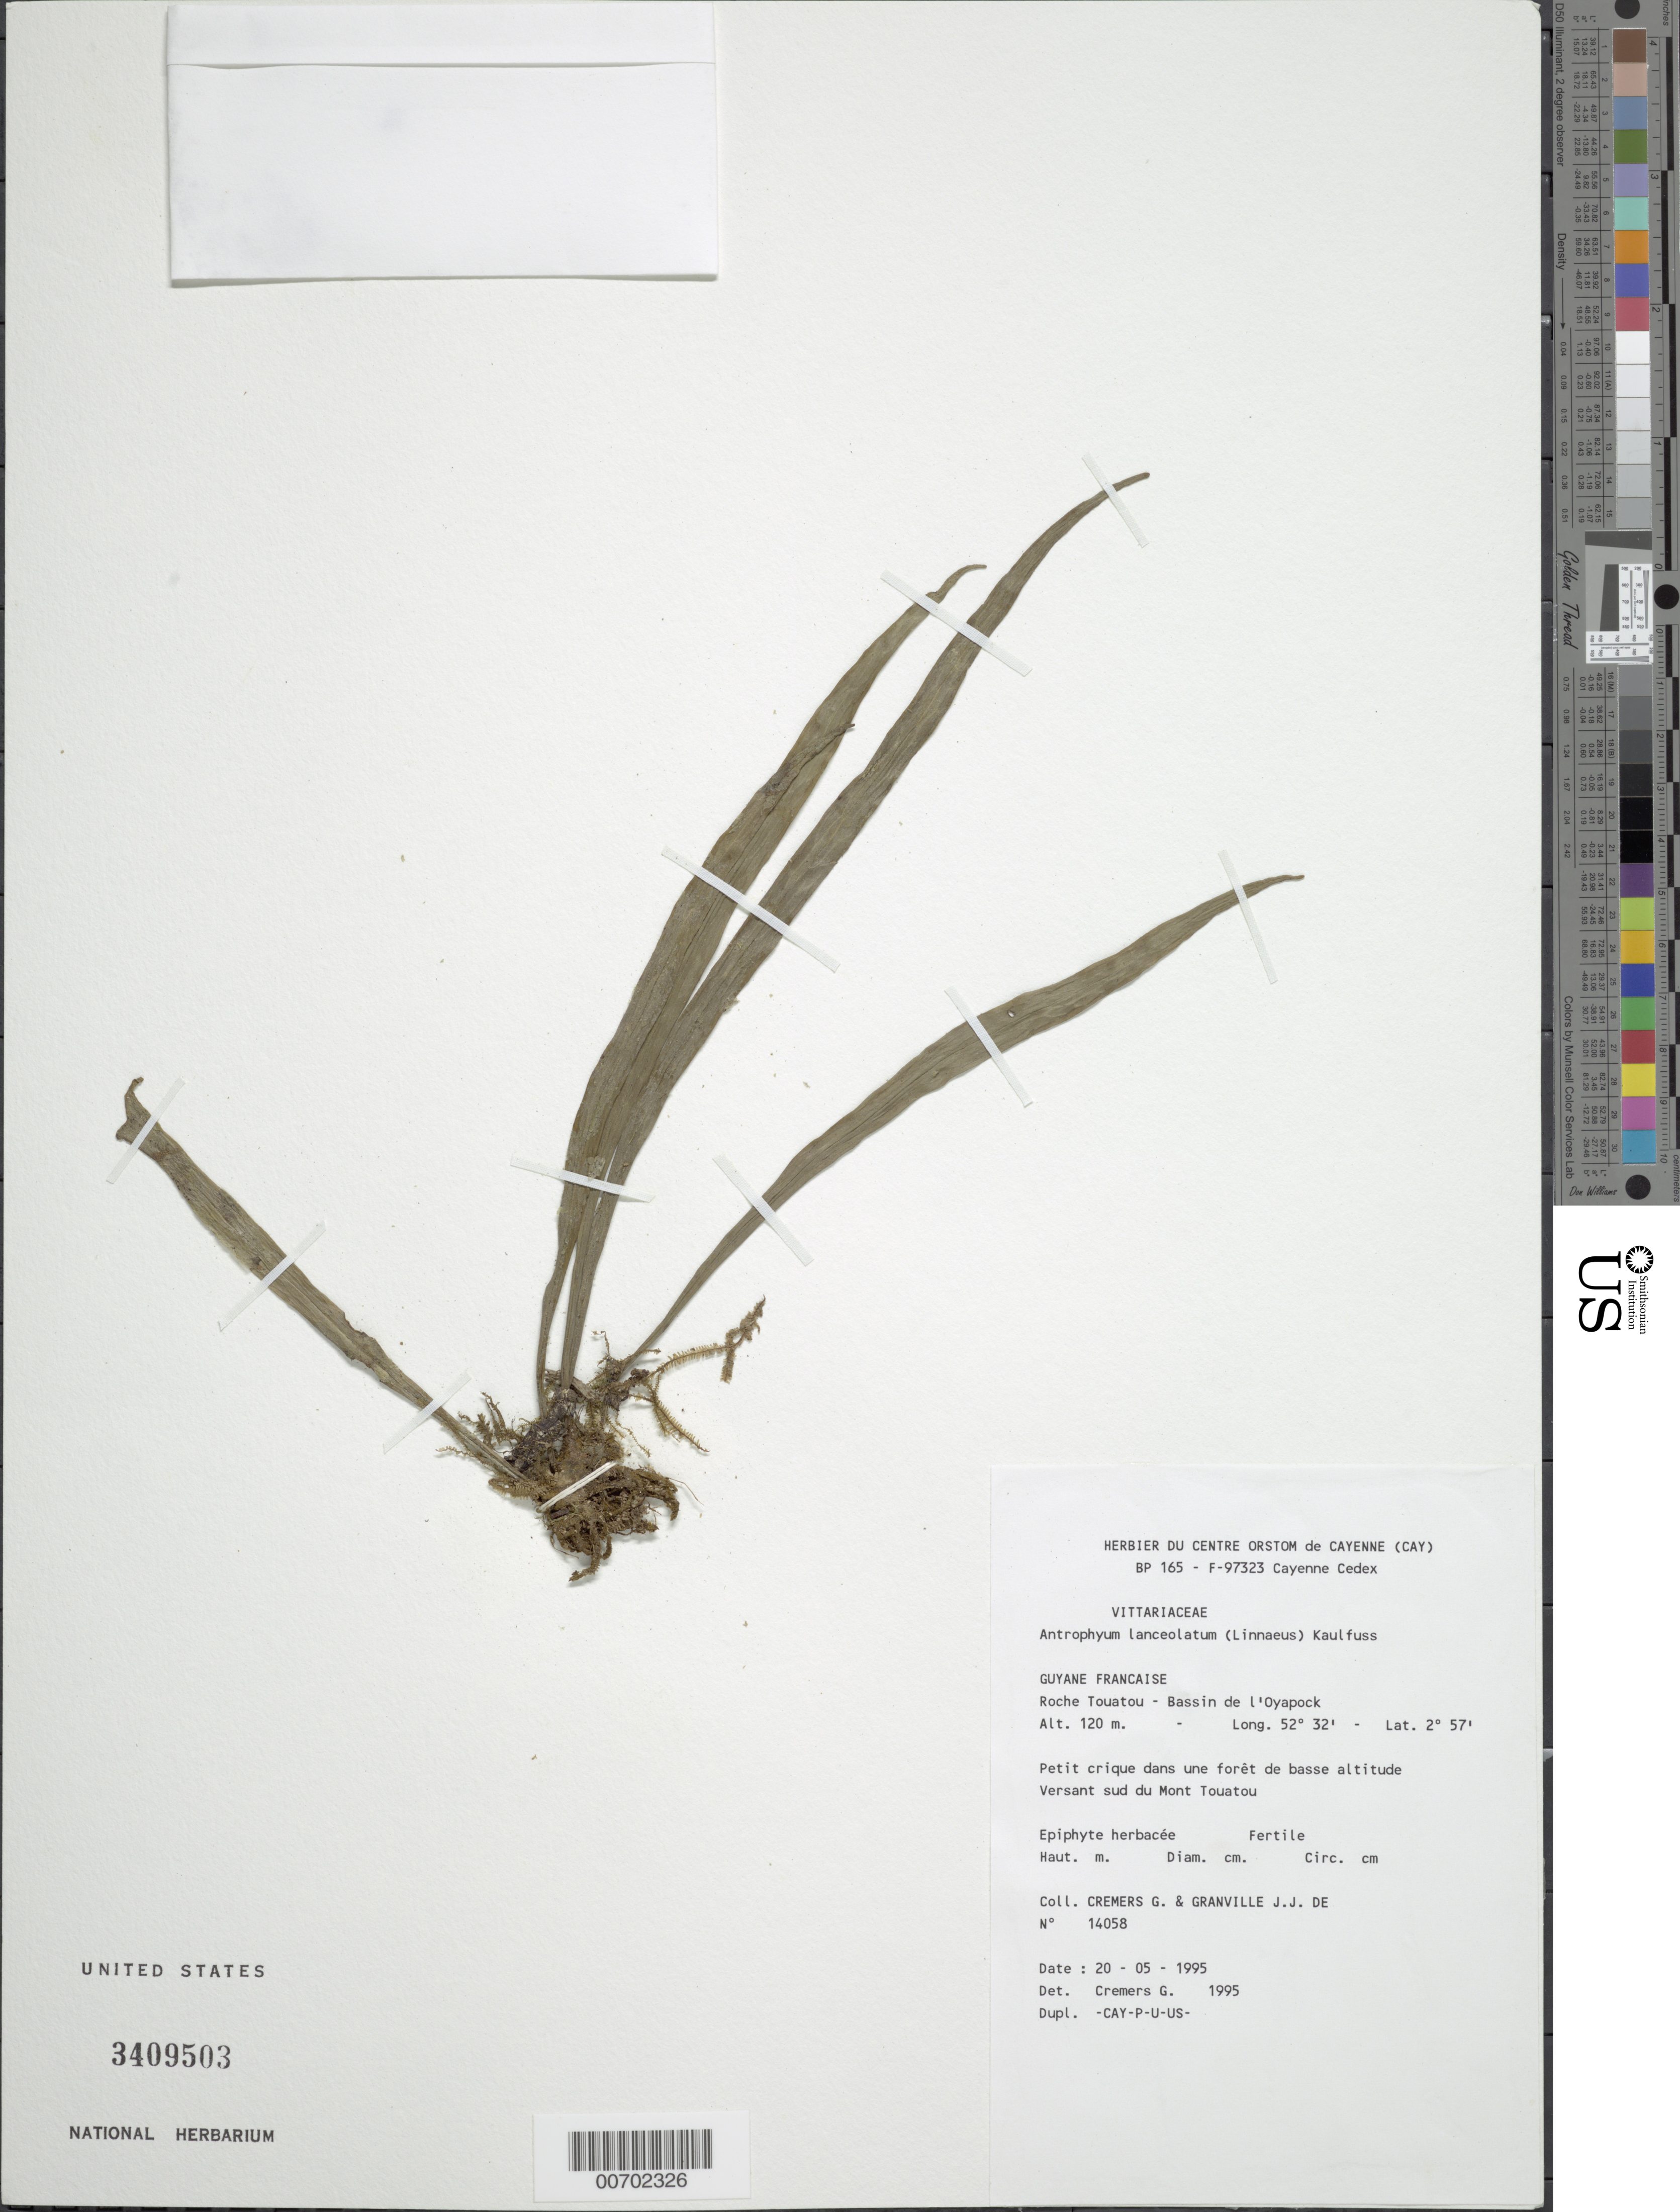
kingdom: Plantae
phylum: Tracheophyta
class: Polypodiopsida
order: Polypodiales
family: Pteridaceae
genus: Polytaenium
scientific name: Polytaenium lanceolatum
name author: (L.) Desv.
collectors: G. Cremers & J.-J. de Granville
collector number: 14058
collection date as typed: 20-May-95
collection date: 1995-05-20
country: French Guiana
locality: Roche Touatou, Bassin de l'Oyapock, versant sud du Mont Touatou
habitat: Small creek in low forest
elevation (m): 120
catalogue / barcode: US 3409503